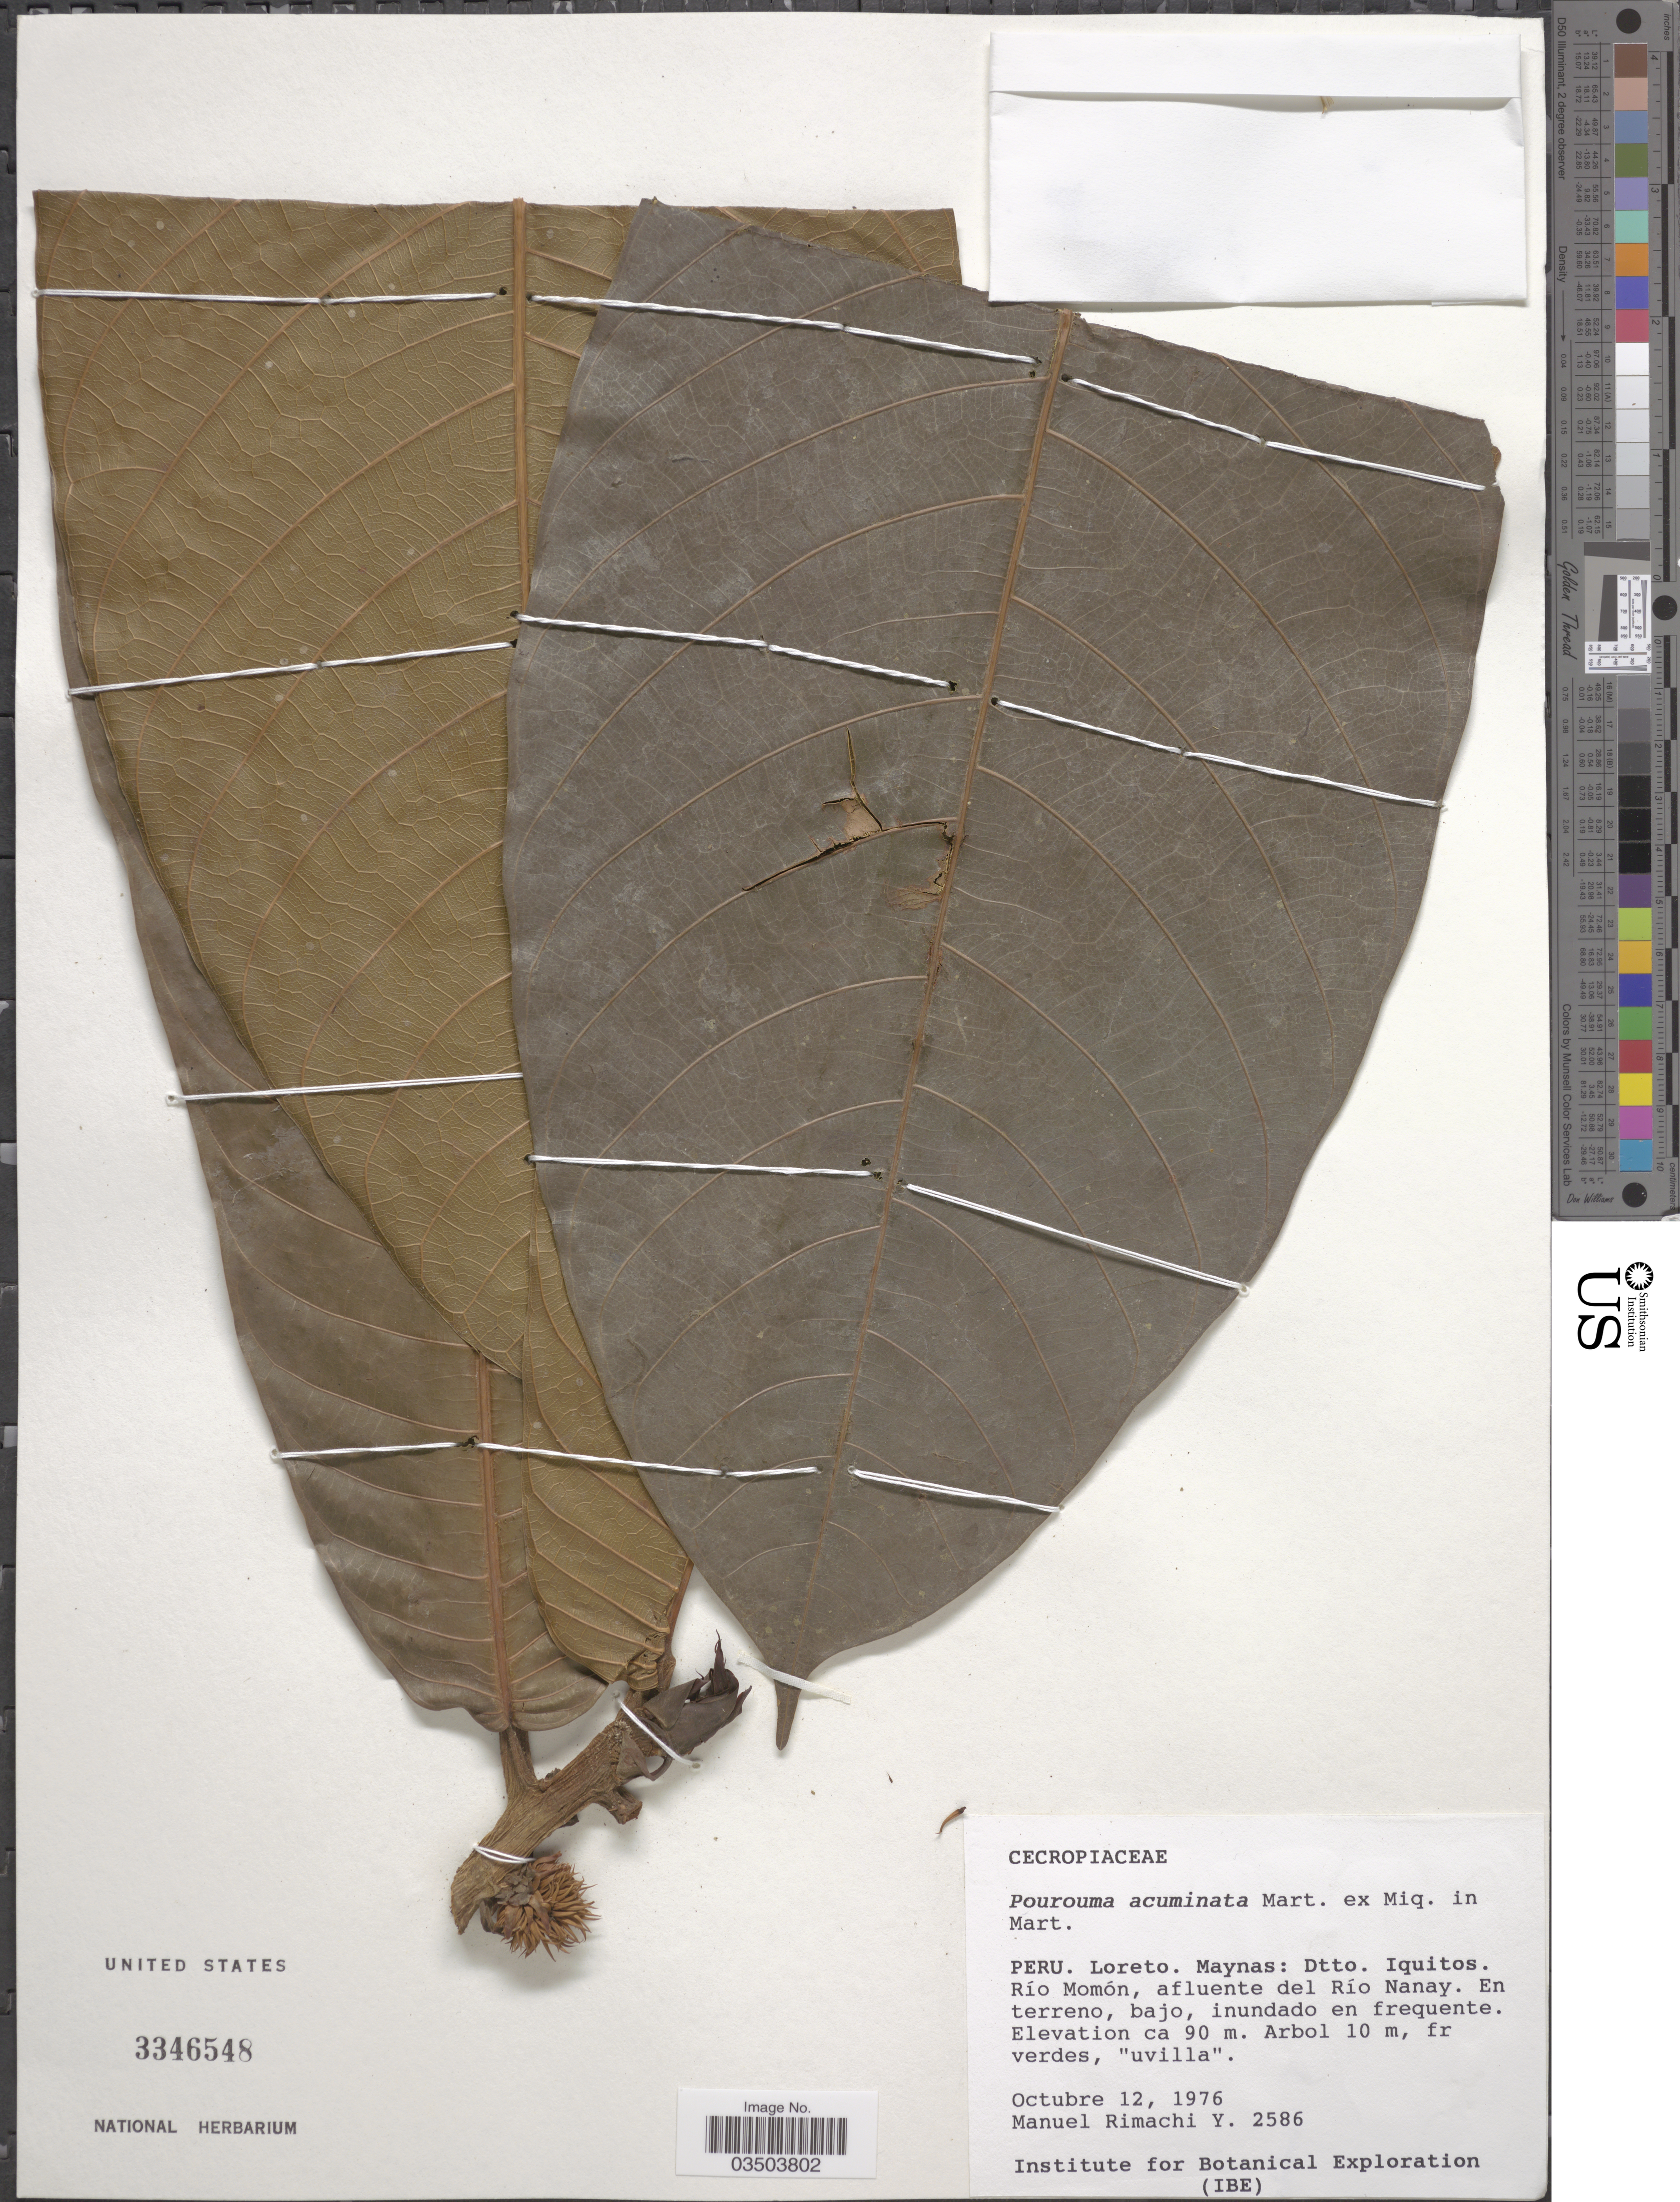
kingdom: Plantae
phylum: Tracheophyta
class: Magnoliopsida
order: Rosales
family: Urticaceae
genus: Pourouma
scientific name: Pourouma acuminata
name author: Mart. ex Miq.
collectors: M. Rimachi Y.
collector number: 2586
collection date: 1976-10-12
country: Peru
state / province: Loreto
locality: Maynas: Dtto. Iquitos. Río Momón, afluente del Río Nanay.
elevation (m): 90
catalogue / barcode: US 3346548